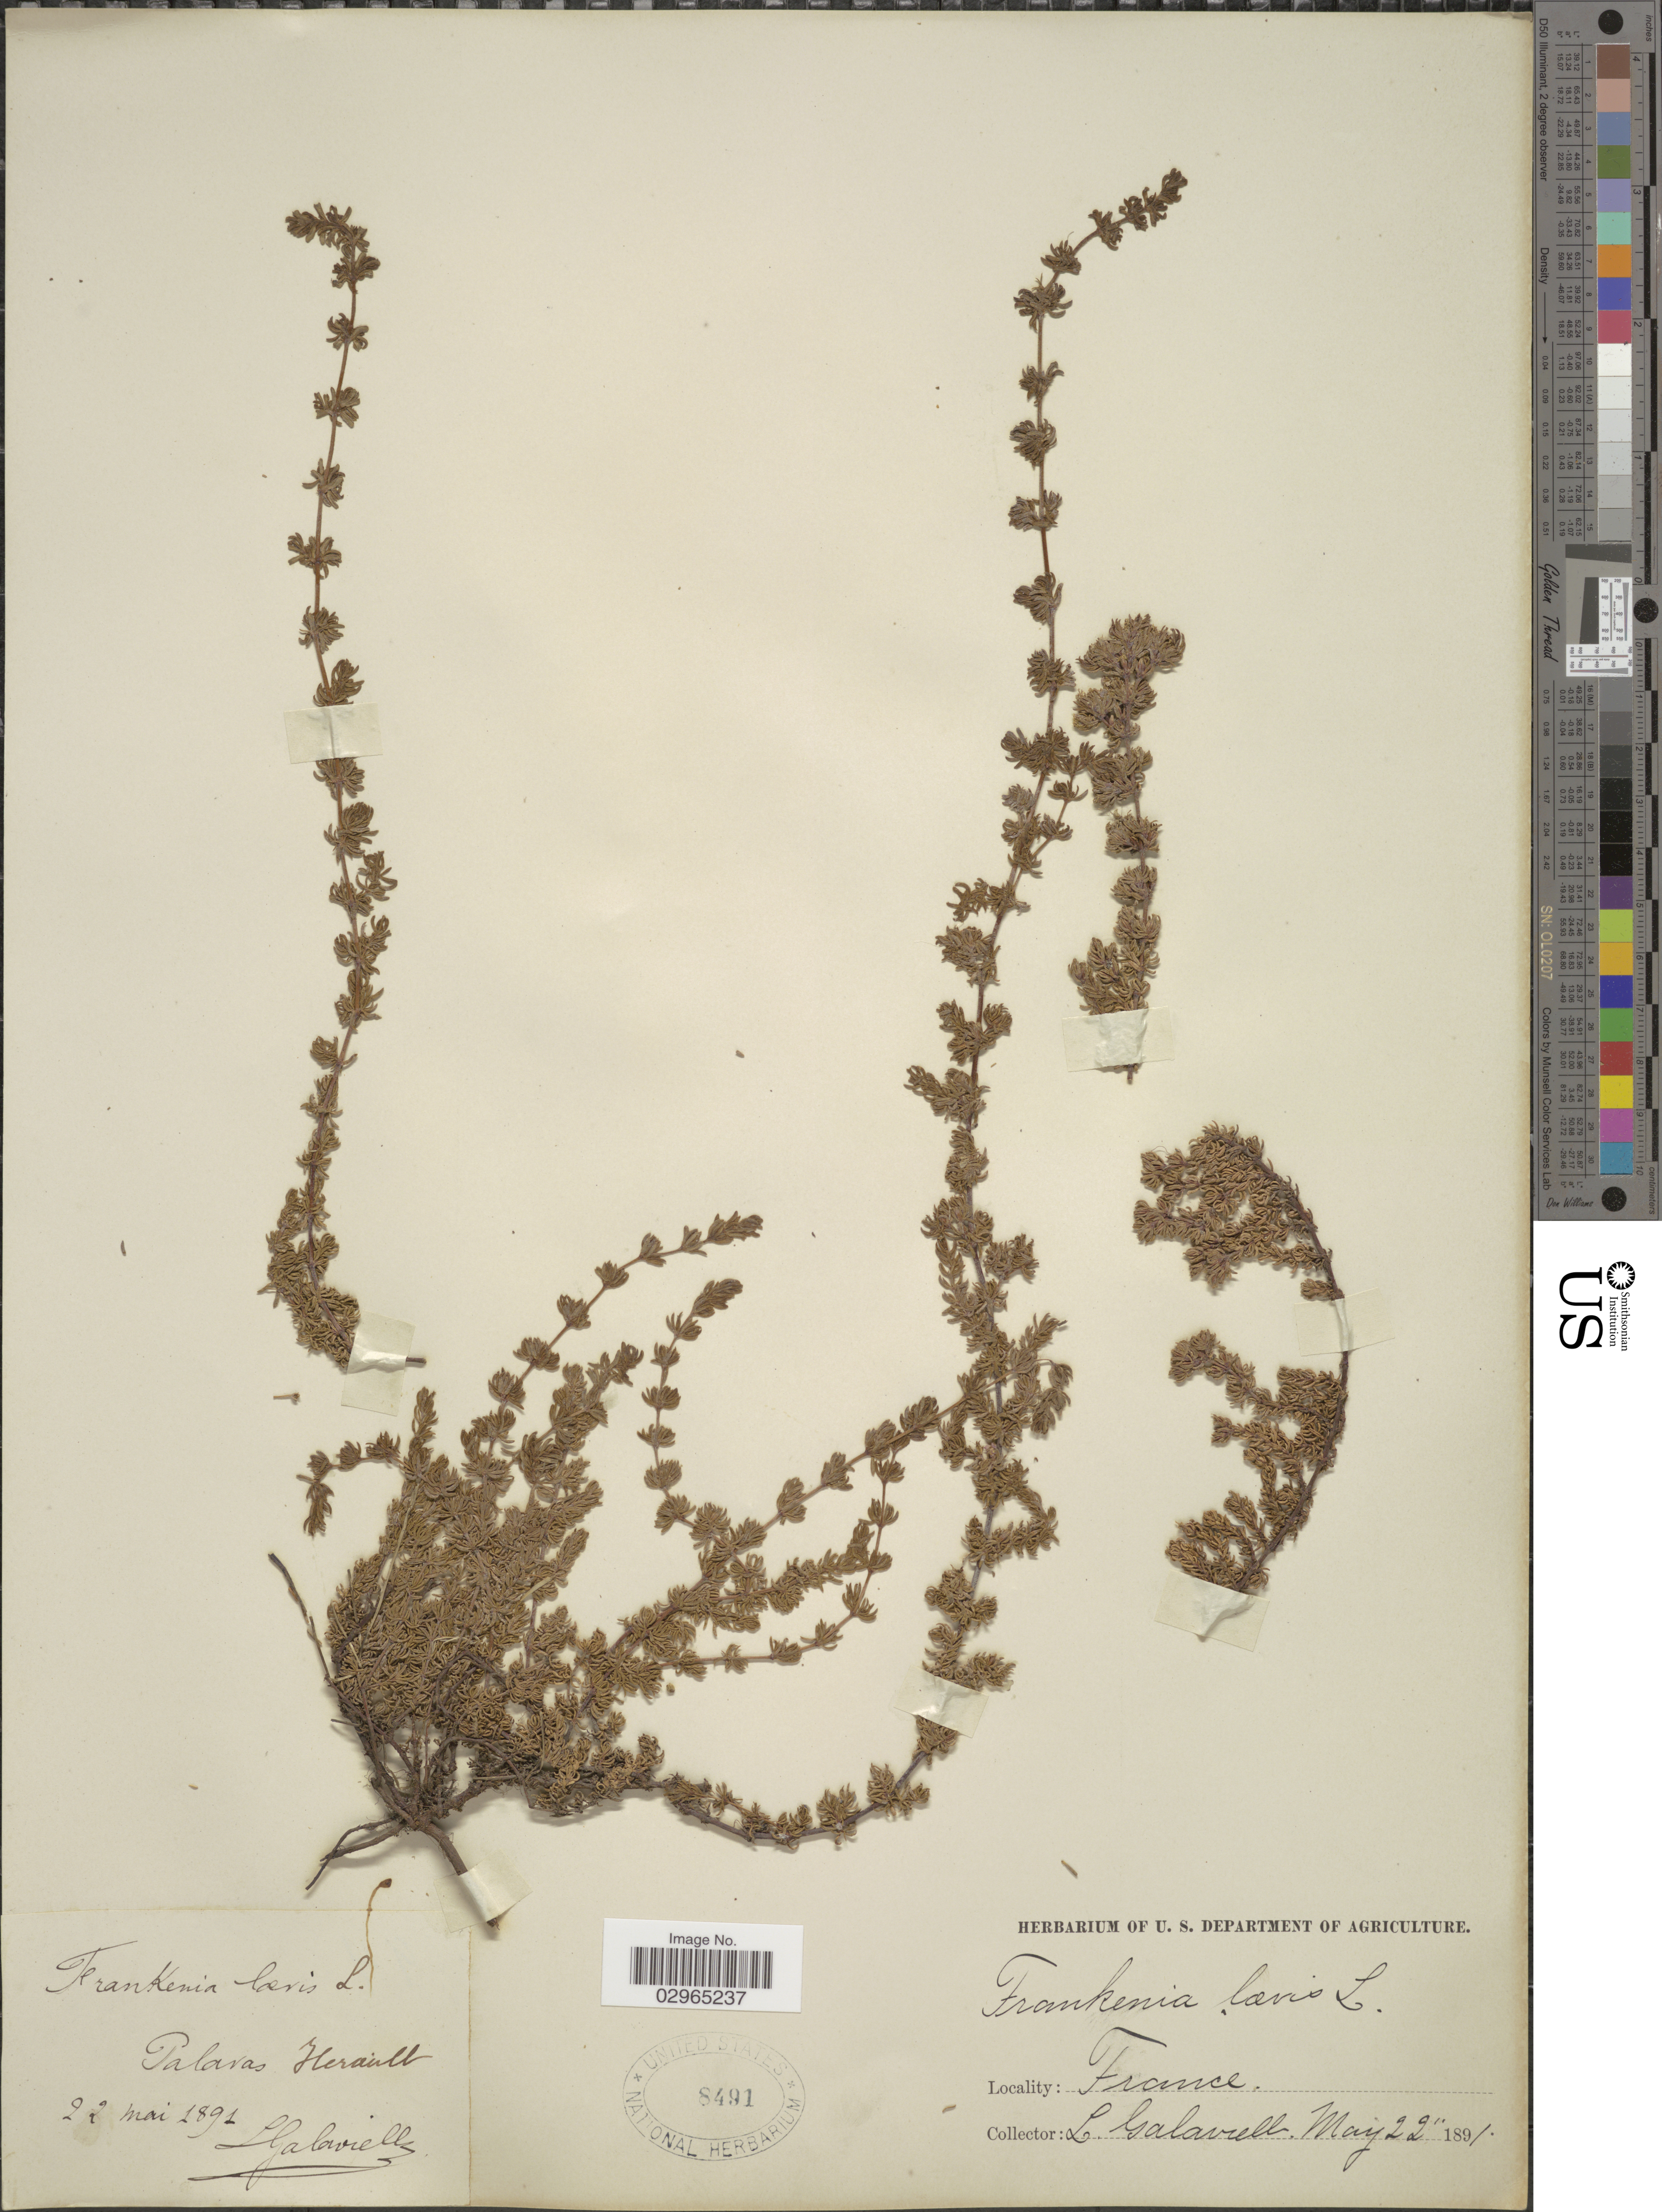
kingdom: Plantae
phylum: Tracheophyta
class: Magnoliopsida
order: Caryophyllales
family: Frankeniaceae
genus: Frankenia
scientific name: Frankenia laevis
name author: L.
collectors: L. Galaviell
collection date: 1891-05-22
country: France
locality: Palavas Herault.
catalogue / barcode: US 8491